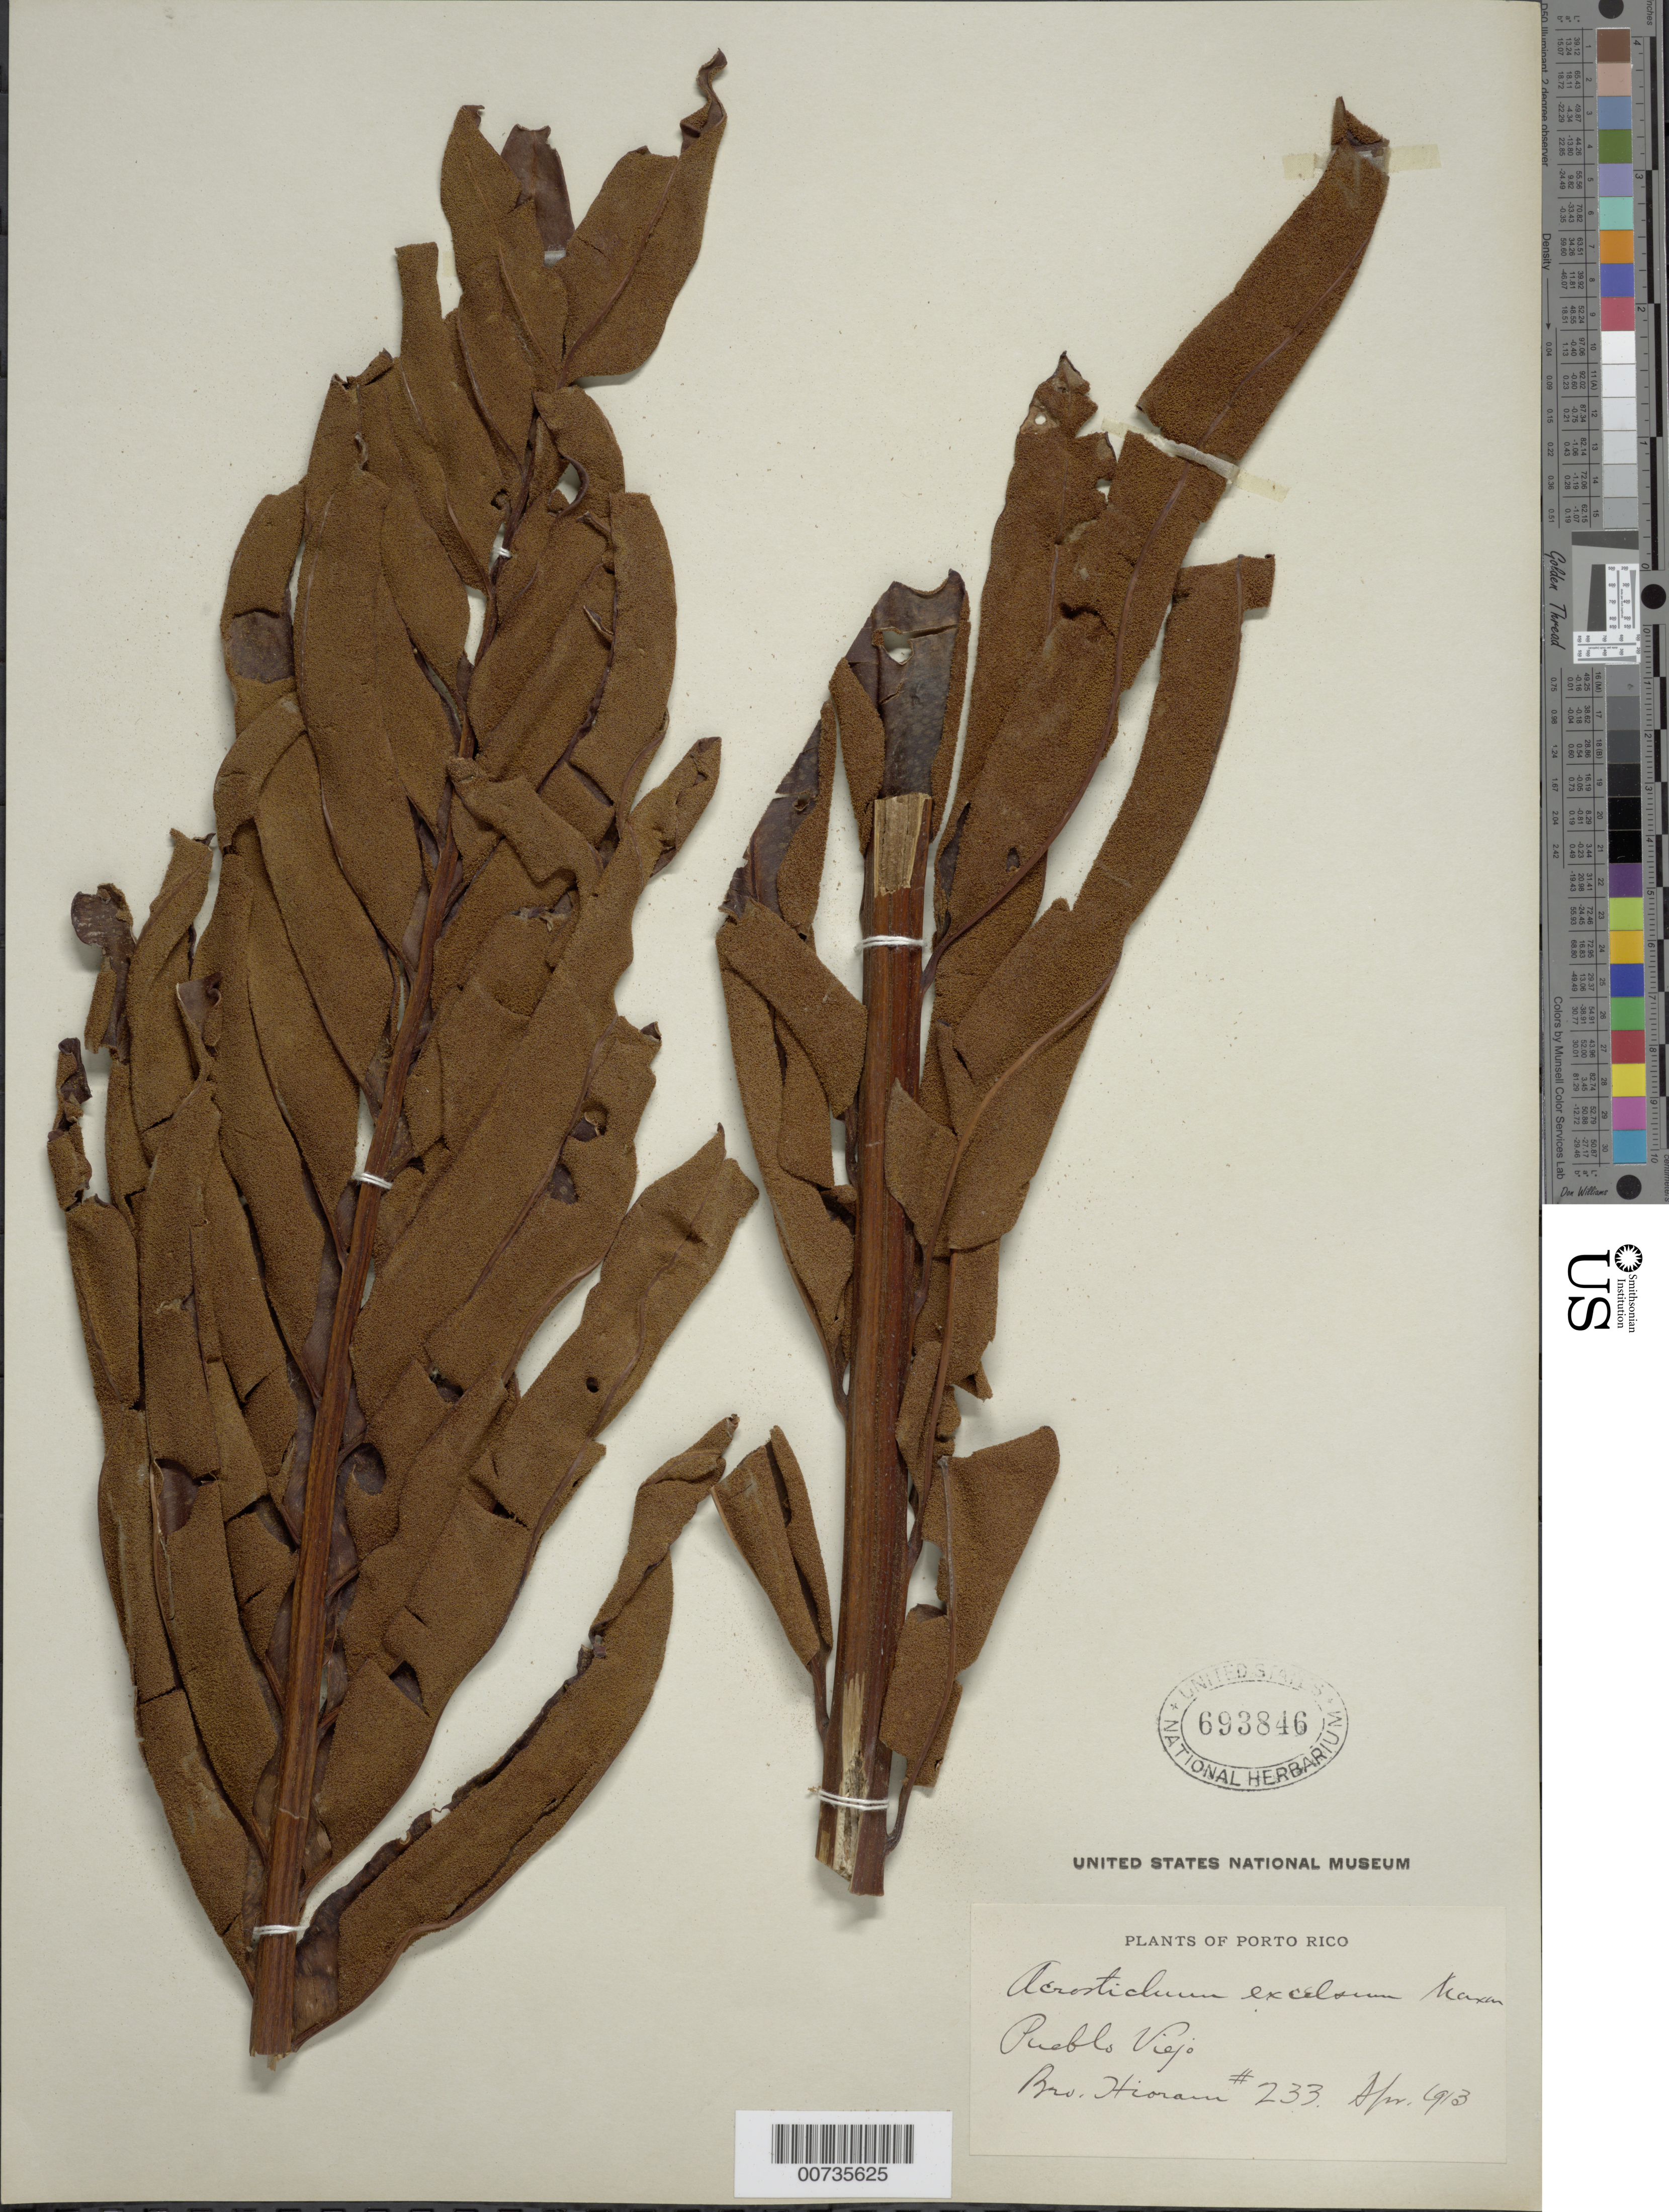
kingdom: Plantae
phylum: Tracheophyta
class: Polypodiopsida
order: Polypodiales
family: Pteridaceae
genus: Acrostichum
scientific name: Acrostichum danaeifolium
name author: Langsd. & Fisch.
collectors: Bro. Hioram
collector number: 233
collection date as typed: Apr 1913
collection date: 1913-04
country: Puerto Rico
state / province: Guaynabo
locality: Pueblo Viejo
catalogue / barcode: US 693846